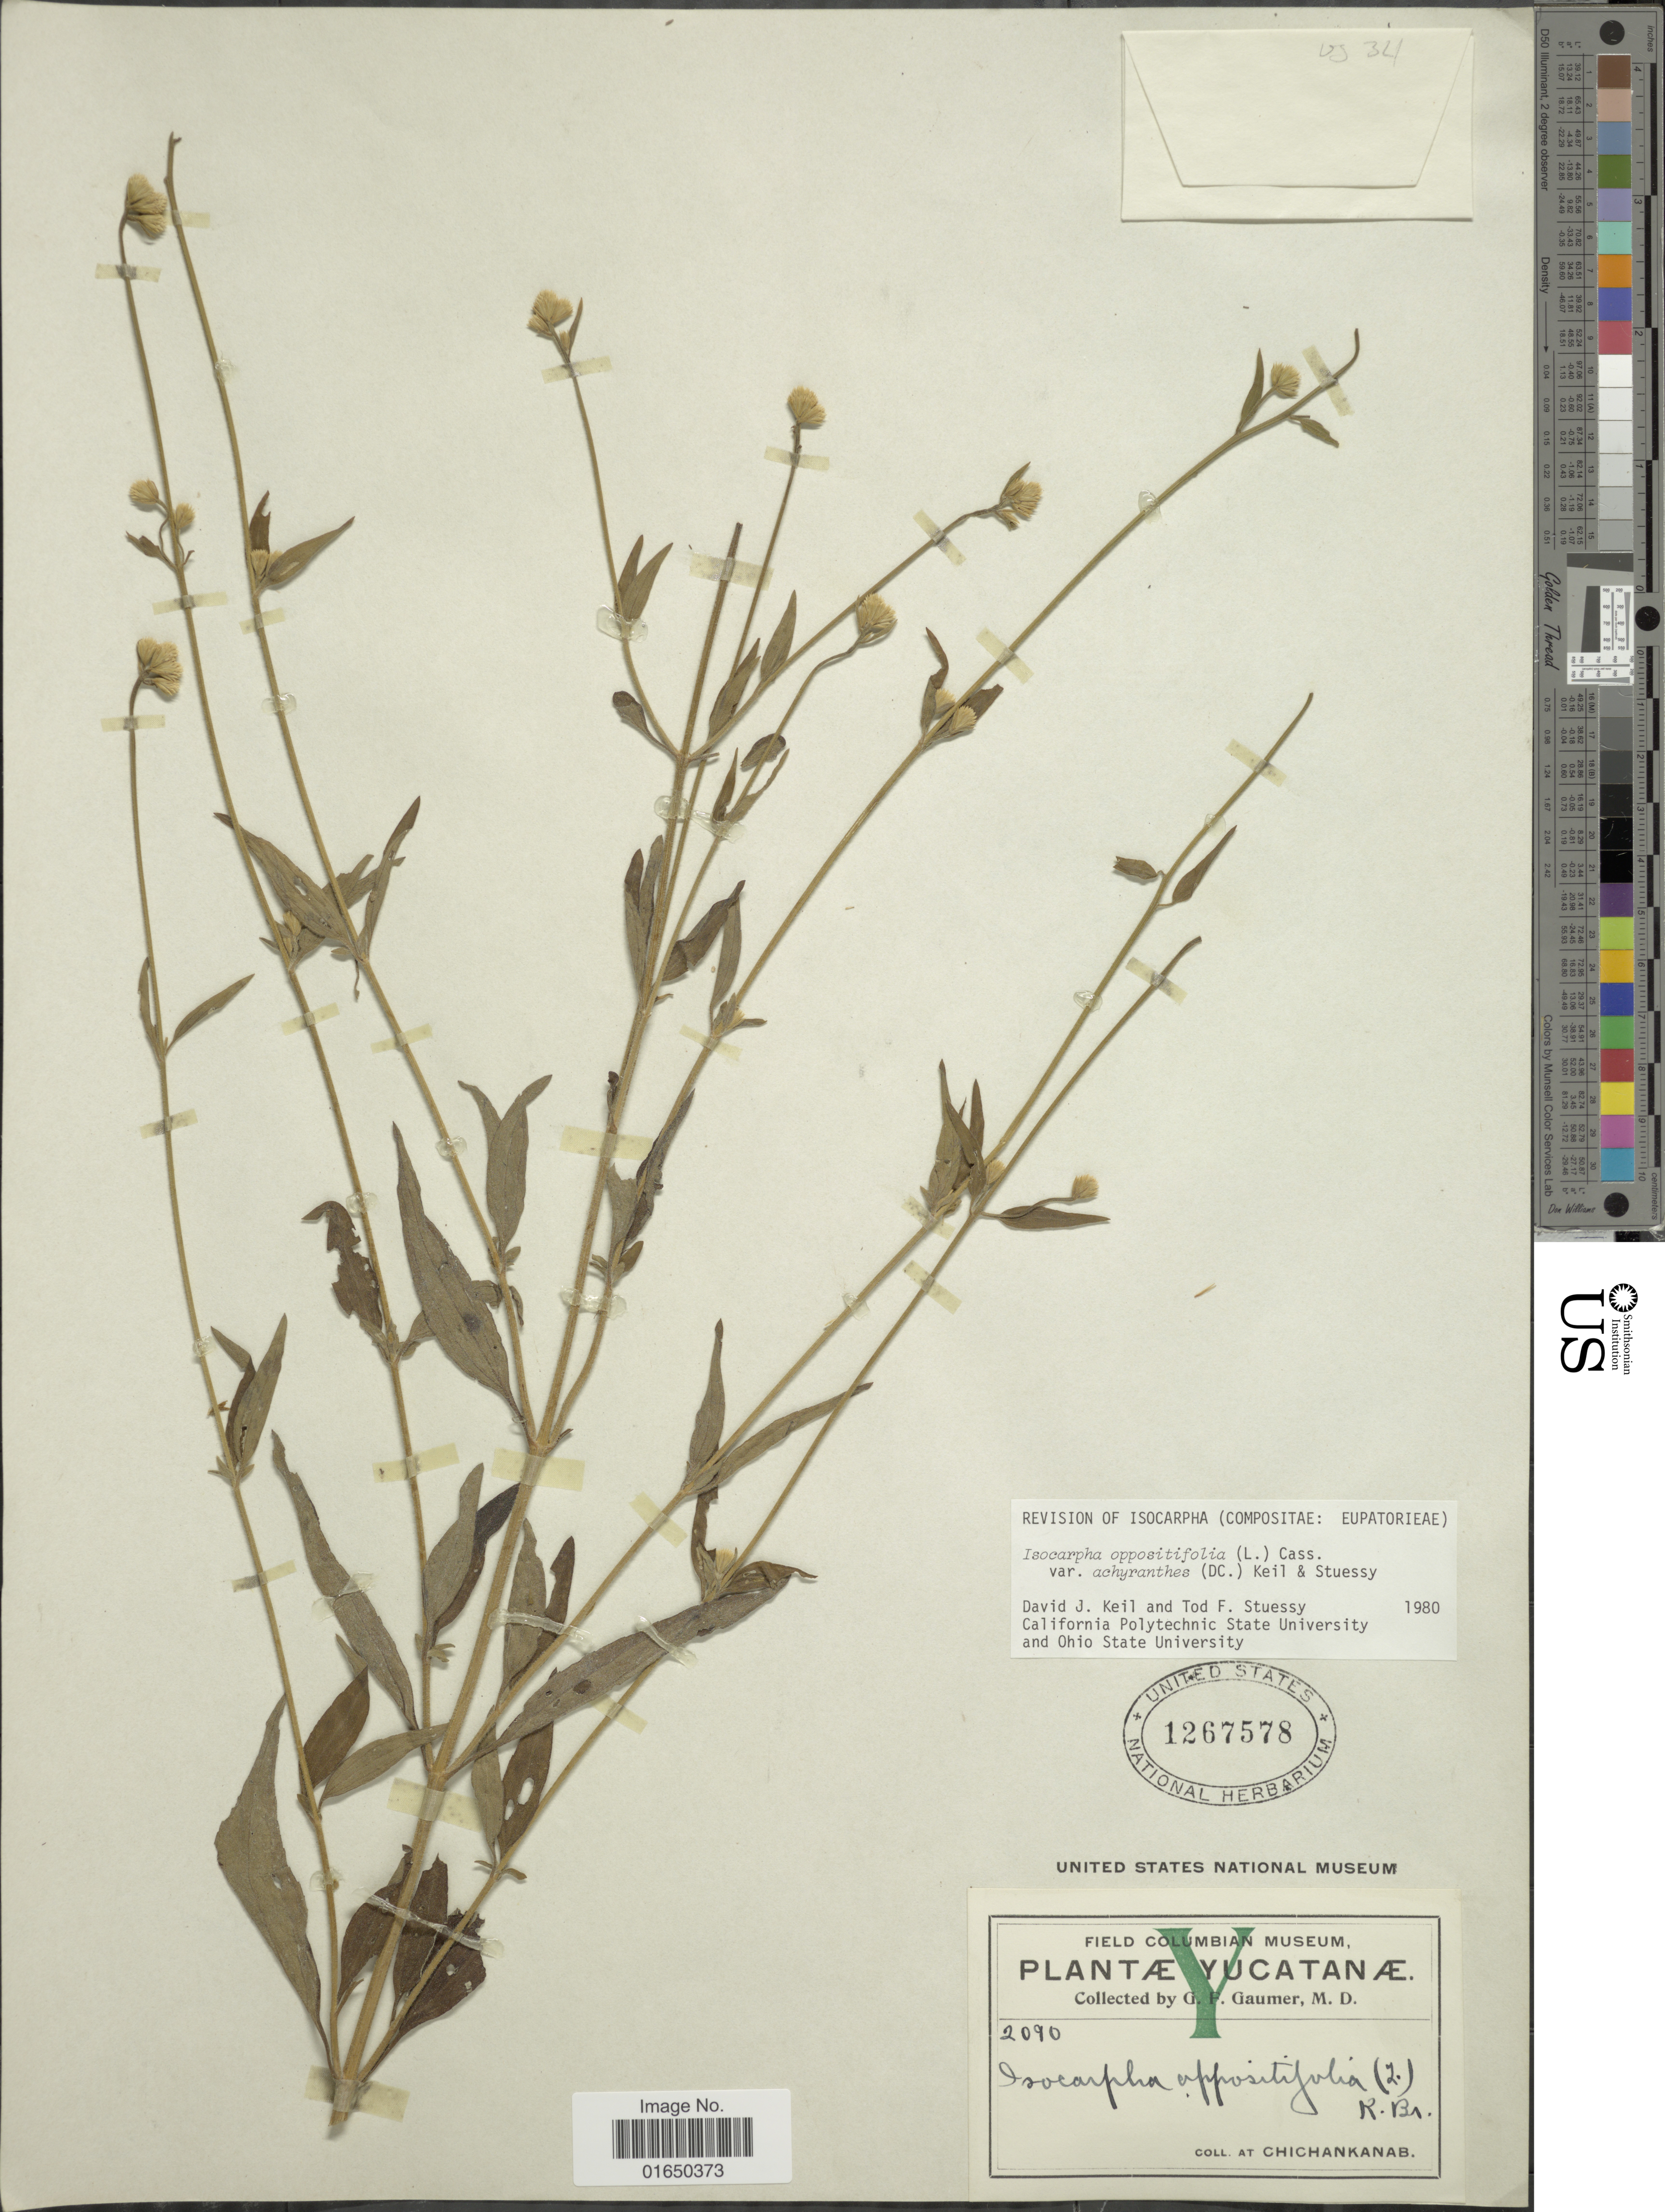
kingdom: Plantae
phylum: Tracheophyta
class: Magnoliopsida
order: Asterales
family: Asteraceae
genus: Isocarpha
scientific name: Isocarpha oppositifolia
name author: (L.) Cass.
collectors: G. F. Gaumer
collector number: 2090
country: Mexico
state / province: Yucatán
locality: At. Chichankanab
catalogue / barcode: US 1267578